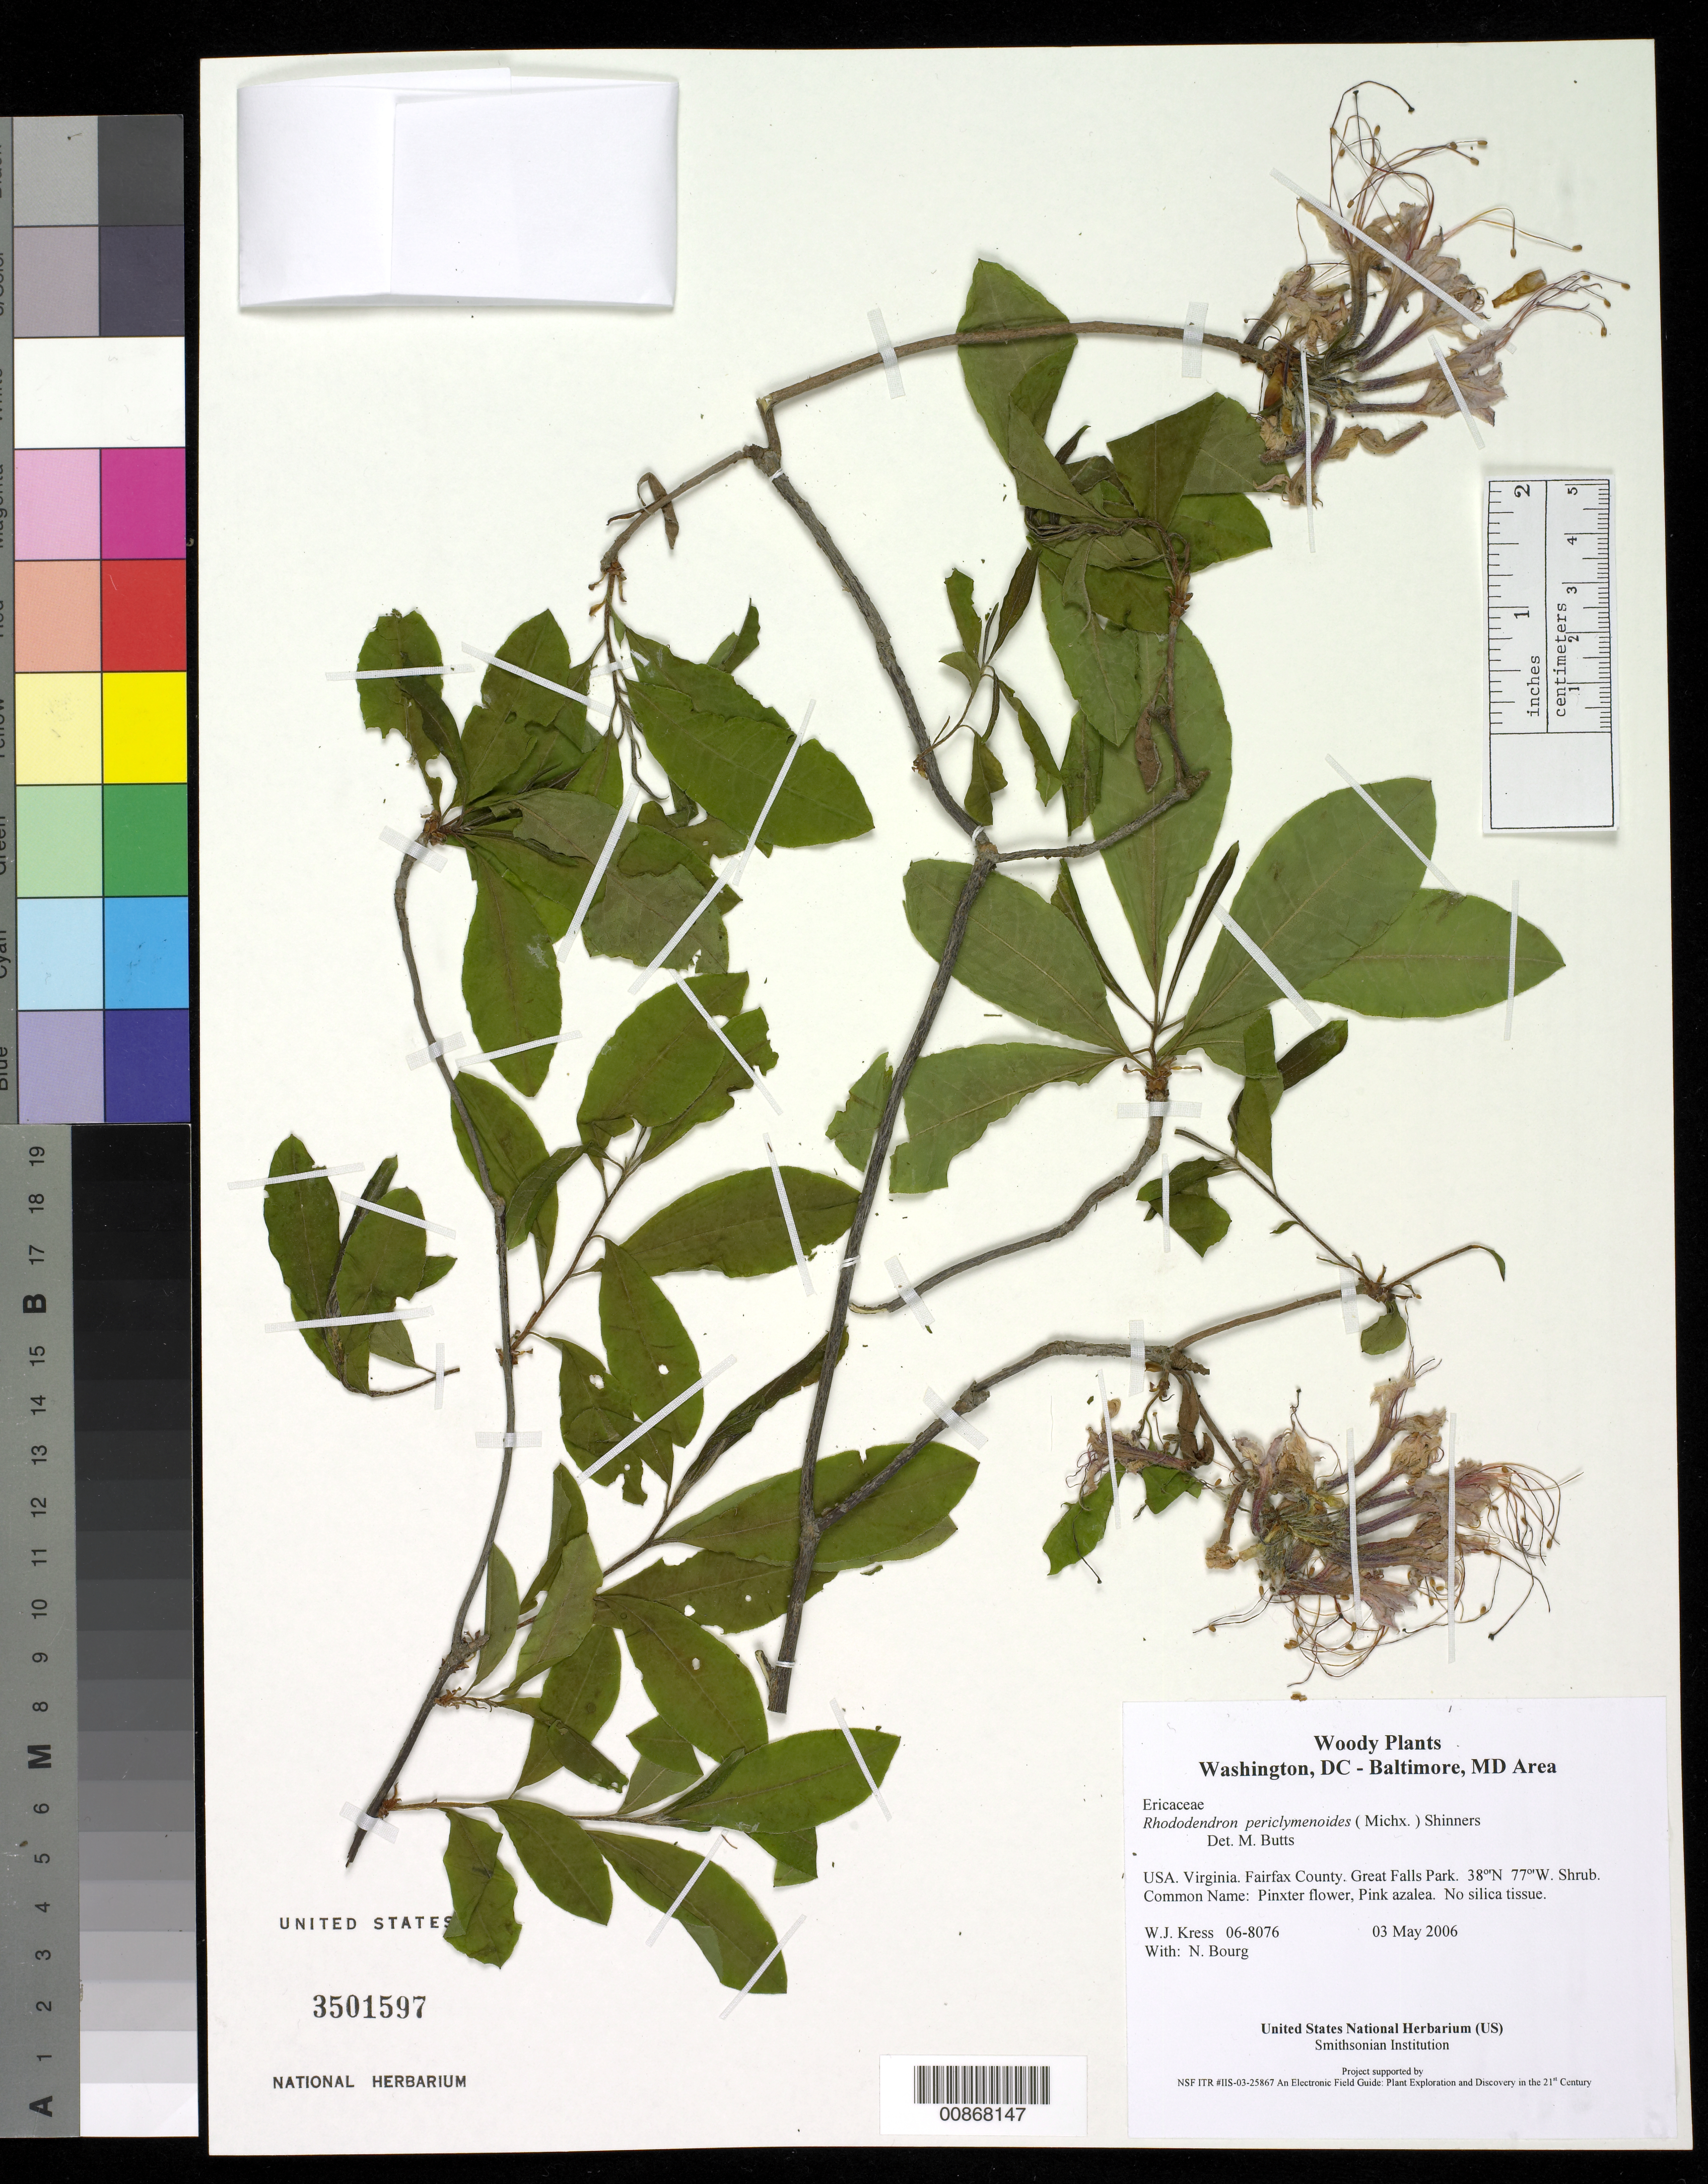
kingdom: Plantae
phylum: Tracheophyta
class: Magnoliopsida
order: Ericales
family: Ericaceae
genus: Rhododendron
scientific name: Rhododendron periclymenoides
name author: (Michx.) Shinners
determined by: Butts, M. B.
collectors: W. J. Kress & M. B. Butts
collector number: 06-8076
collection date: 2006-05-03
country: United States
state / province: Virginia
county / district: Fairfax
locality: Great Falls Park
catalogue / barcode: US 3501597